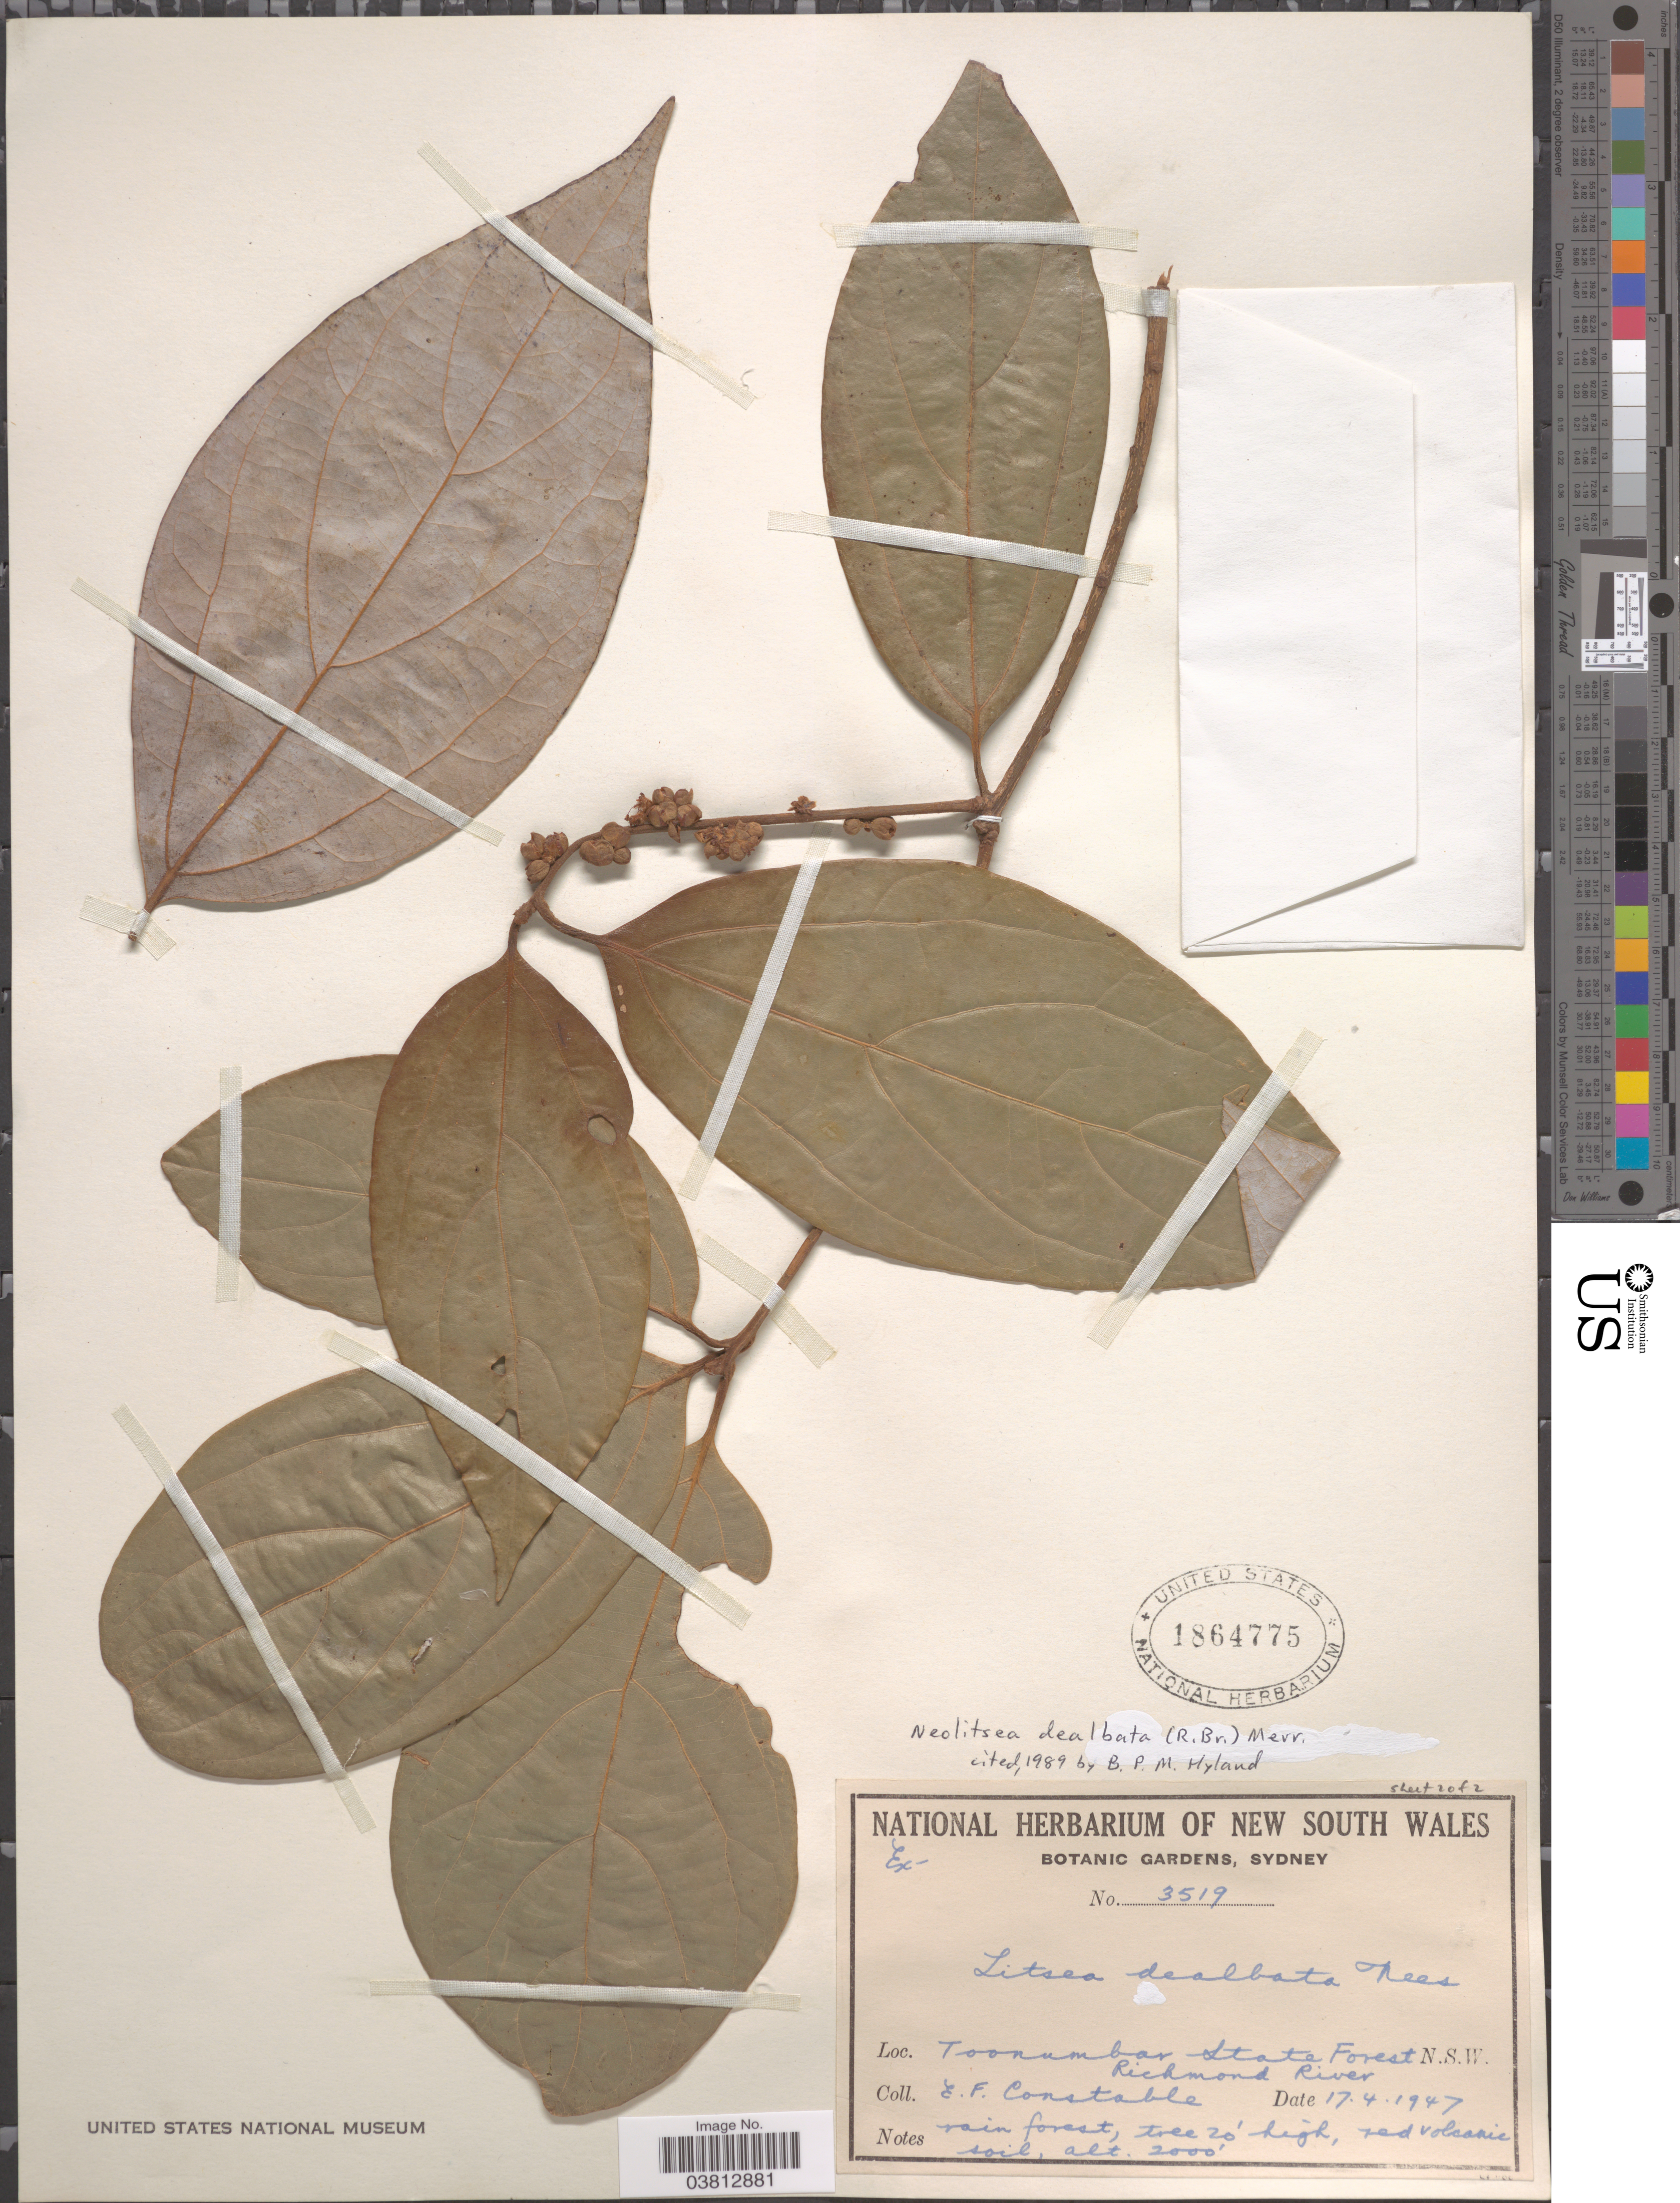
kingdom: Plantae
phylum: Tracheophyta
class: Magnoliopsida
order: Laurales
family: Lauraceae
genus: Neolitsea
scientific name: Neolitsea dealbata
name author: (R. Br.) Merr.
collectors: E. F. Constable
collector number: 3519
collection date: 1947-04-17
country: Australia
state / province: New South Wales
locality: Toonumber State Forest, Richmond River.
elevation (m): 610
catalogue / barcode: US 1864775